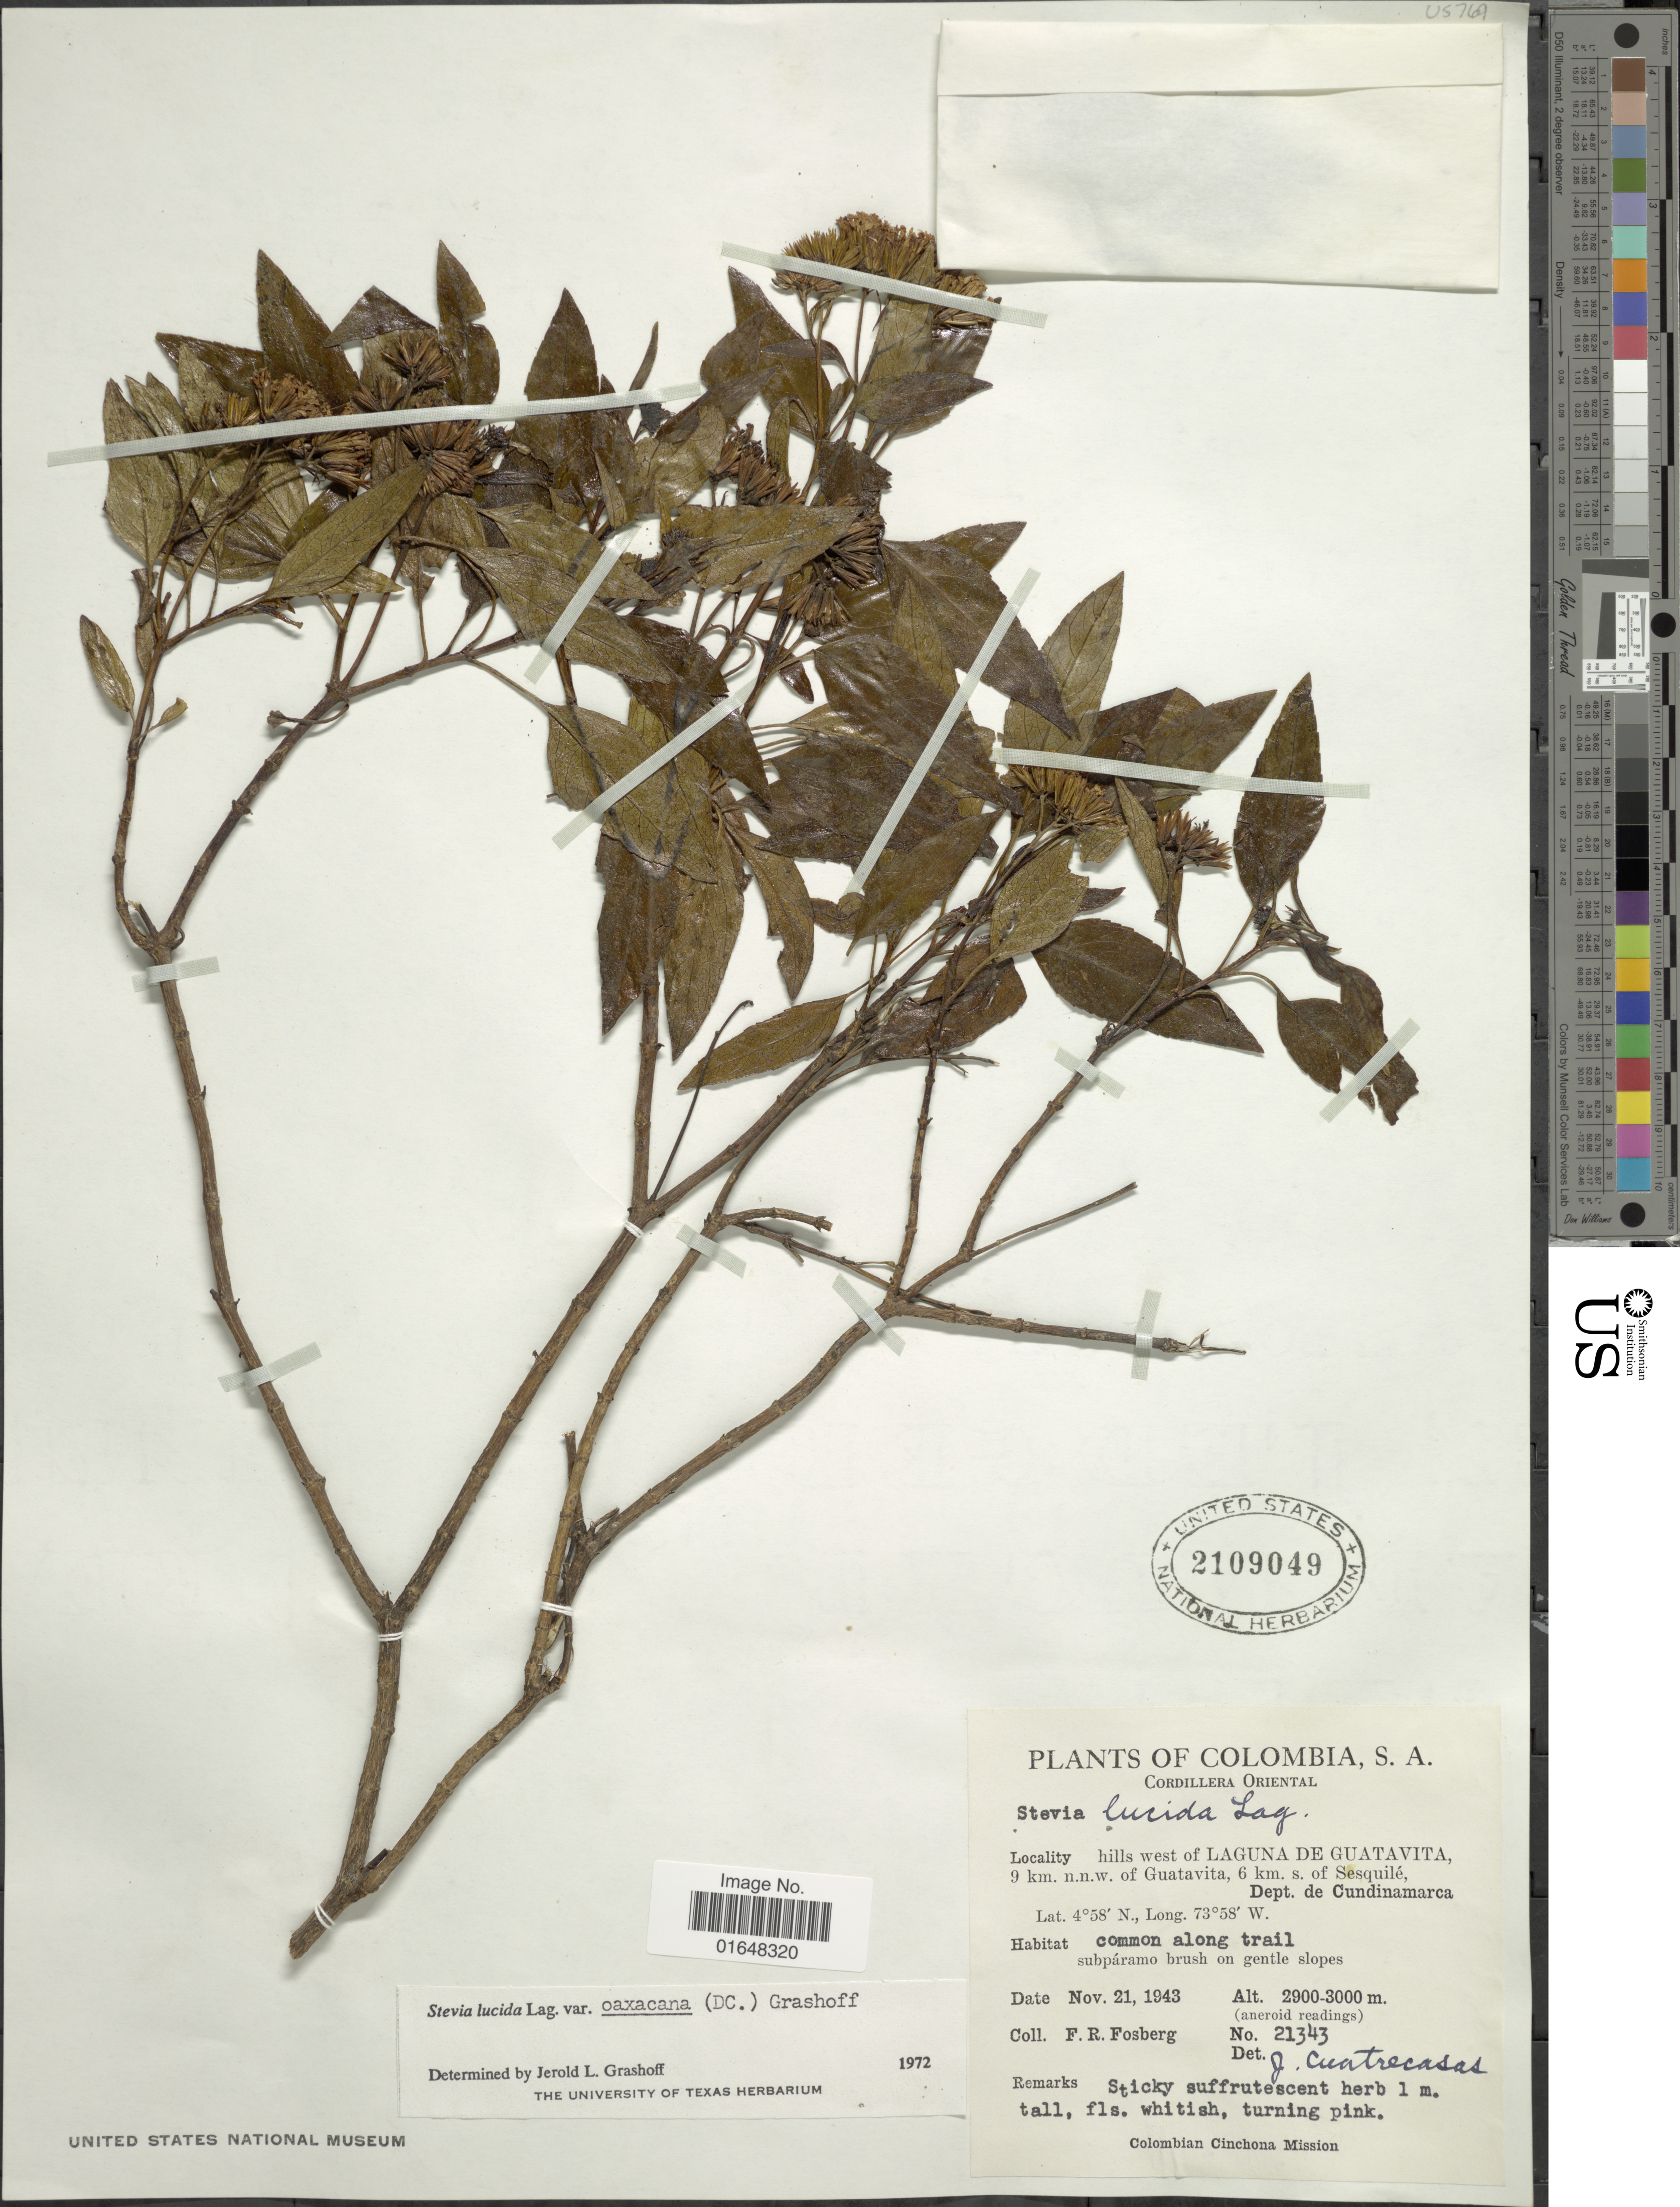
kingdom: Plantae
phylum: Tracheophyta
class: Magnoliopsida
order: Asterales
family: Asteraceae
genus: Stevia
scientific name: Stevia lucida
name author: Lag.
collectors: F. R. Fosberg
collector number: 21343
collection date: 1943-11-21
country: Colombia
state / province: Cundinamarca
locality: Cordillera Oriental. Hills west of Laguna de Guatavita, 9 km. n.n.w. of Guatavita, 6 km. s. of Sesquilé, Dept. de Cundinamarca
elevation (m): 2900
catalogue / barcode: US 2109049